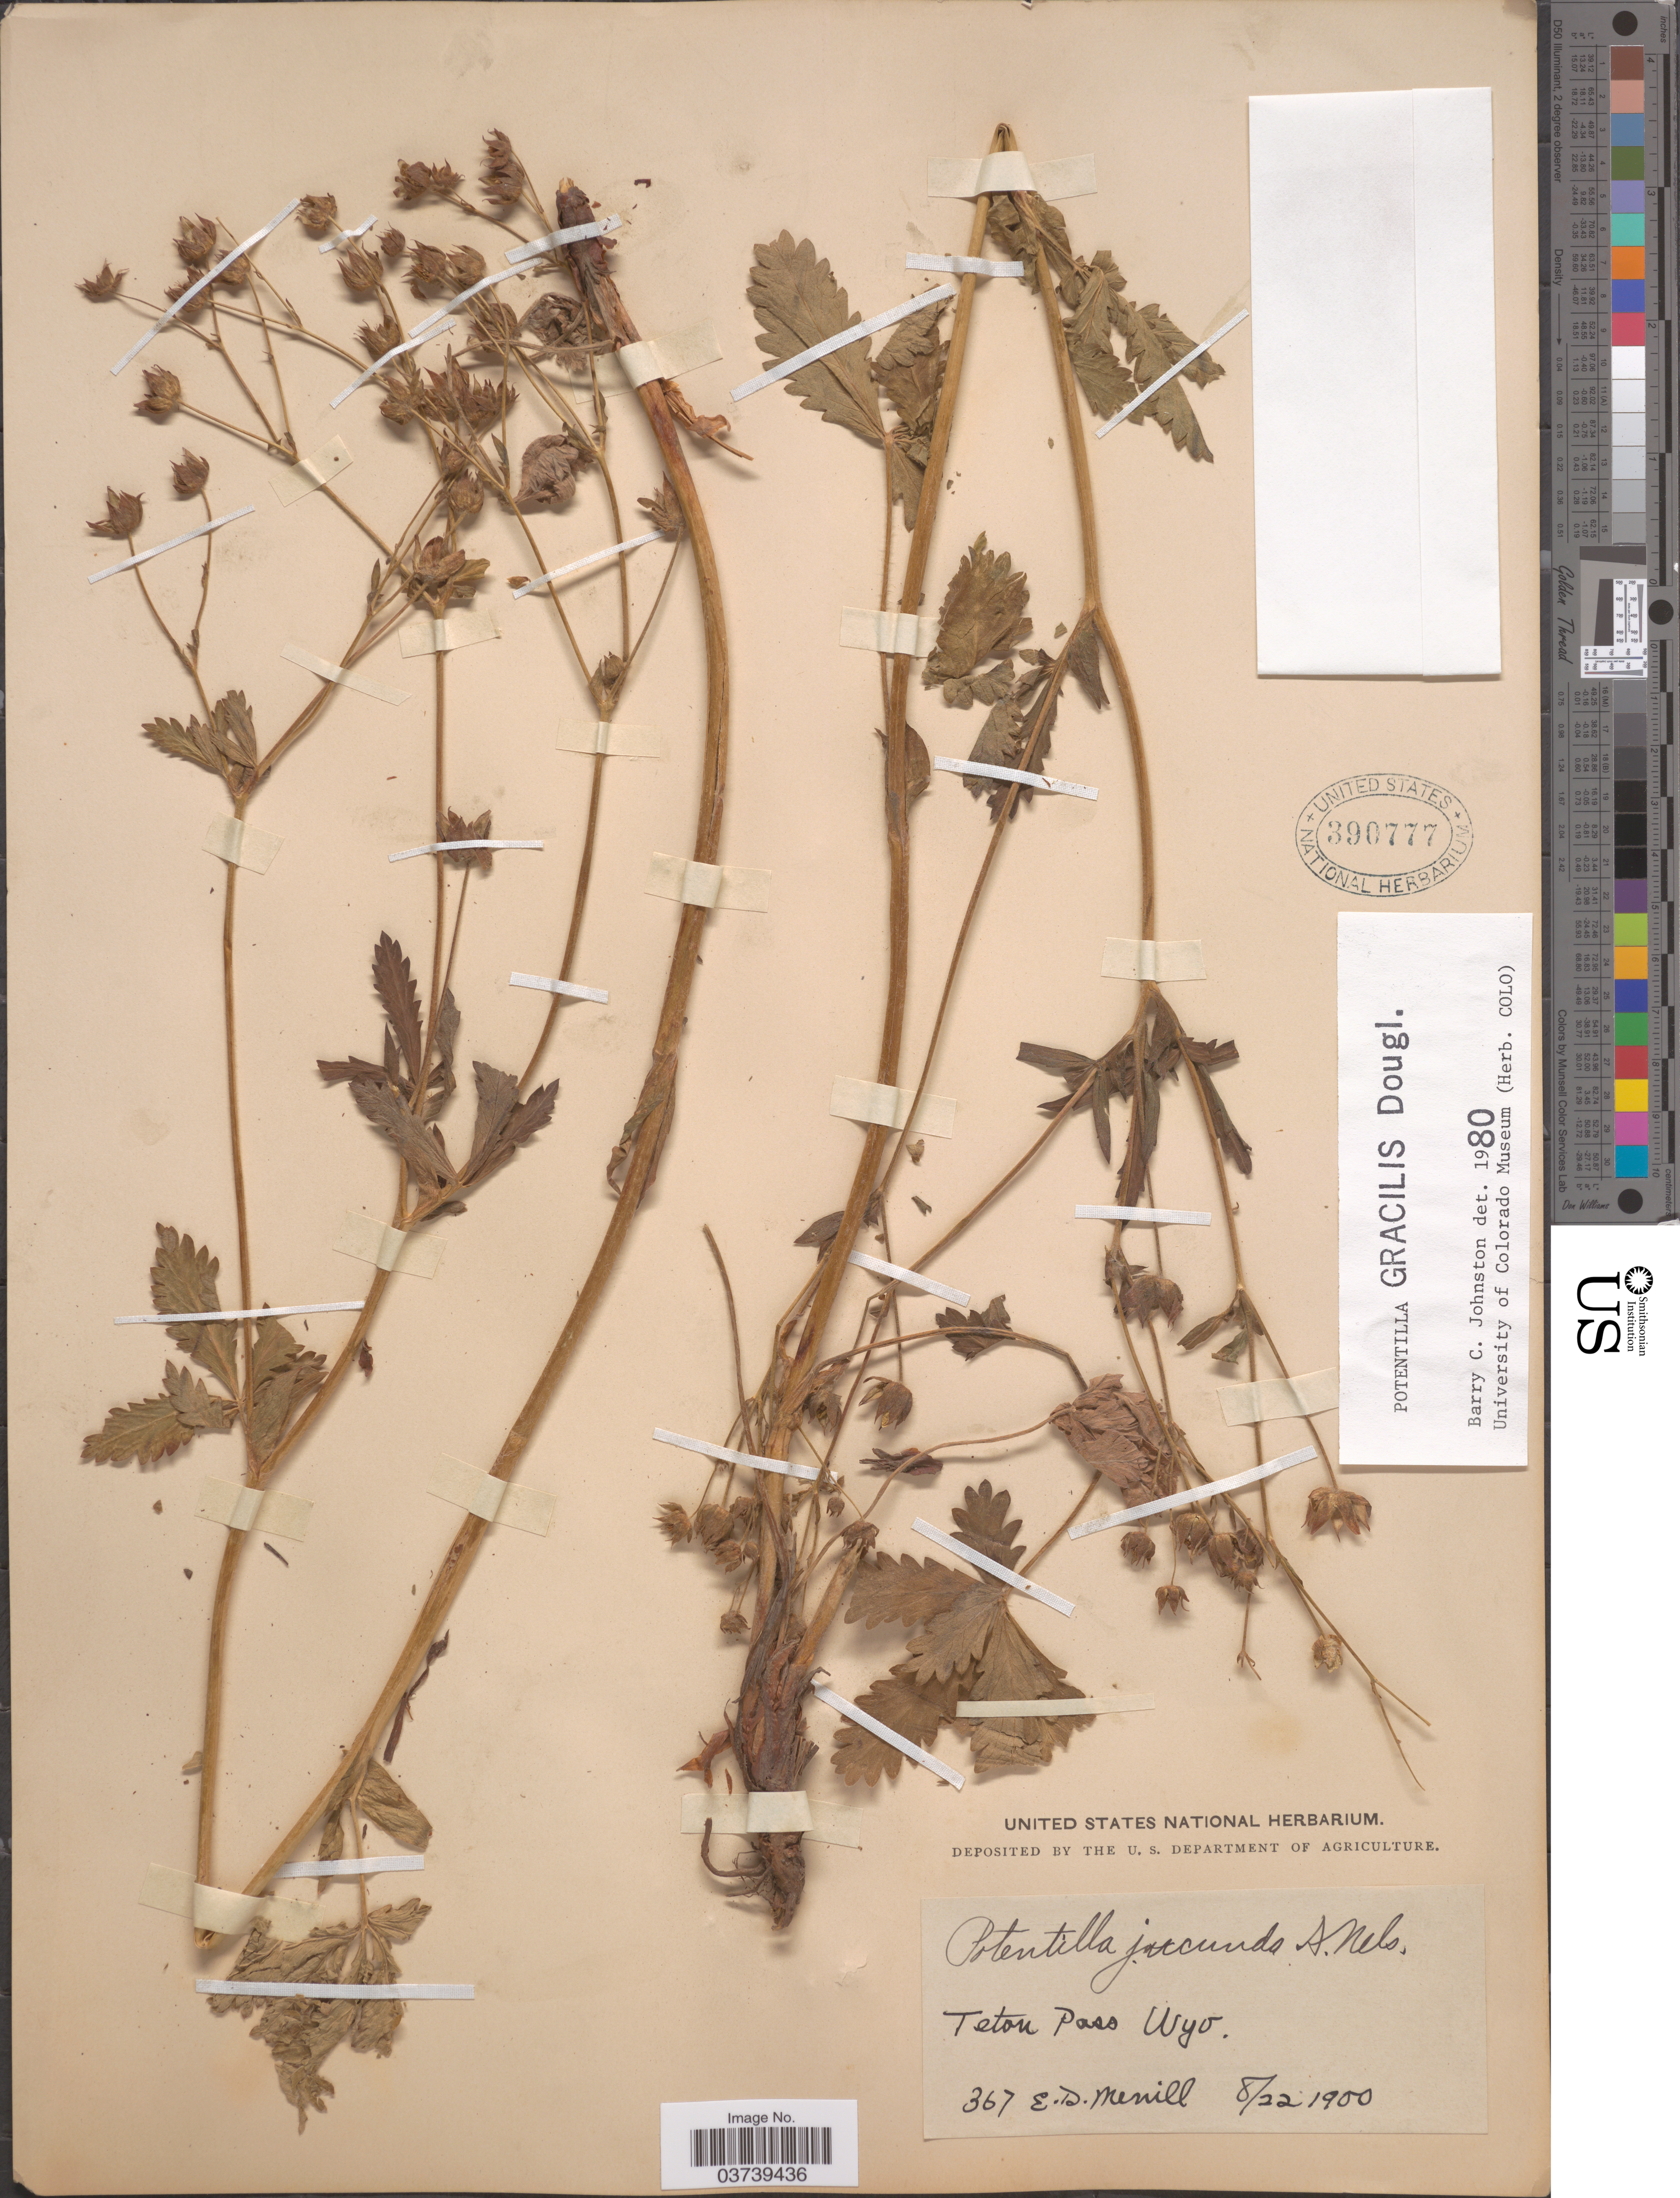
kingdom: Plantae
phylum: Tracheophyta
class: Magnoliopsida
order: Rosales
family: Rosaceae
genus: Potentilla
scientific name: Potentilla gracilis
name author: Douglas ex Hook.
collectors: E. D. Merrill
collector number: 367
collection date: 1900-08-22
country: United States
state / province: Wyoming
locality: Teton Pass.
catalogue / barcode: US 390777